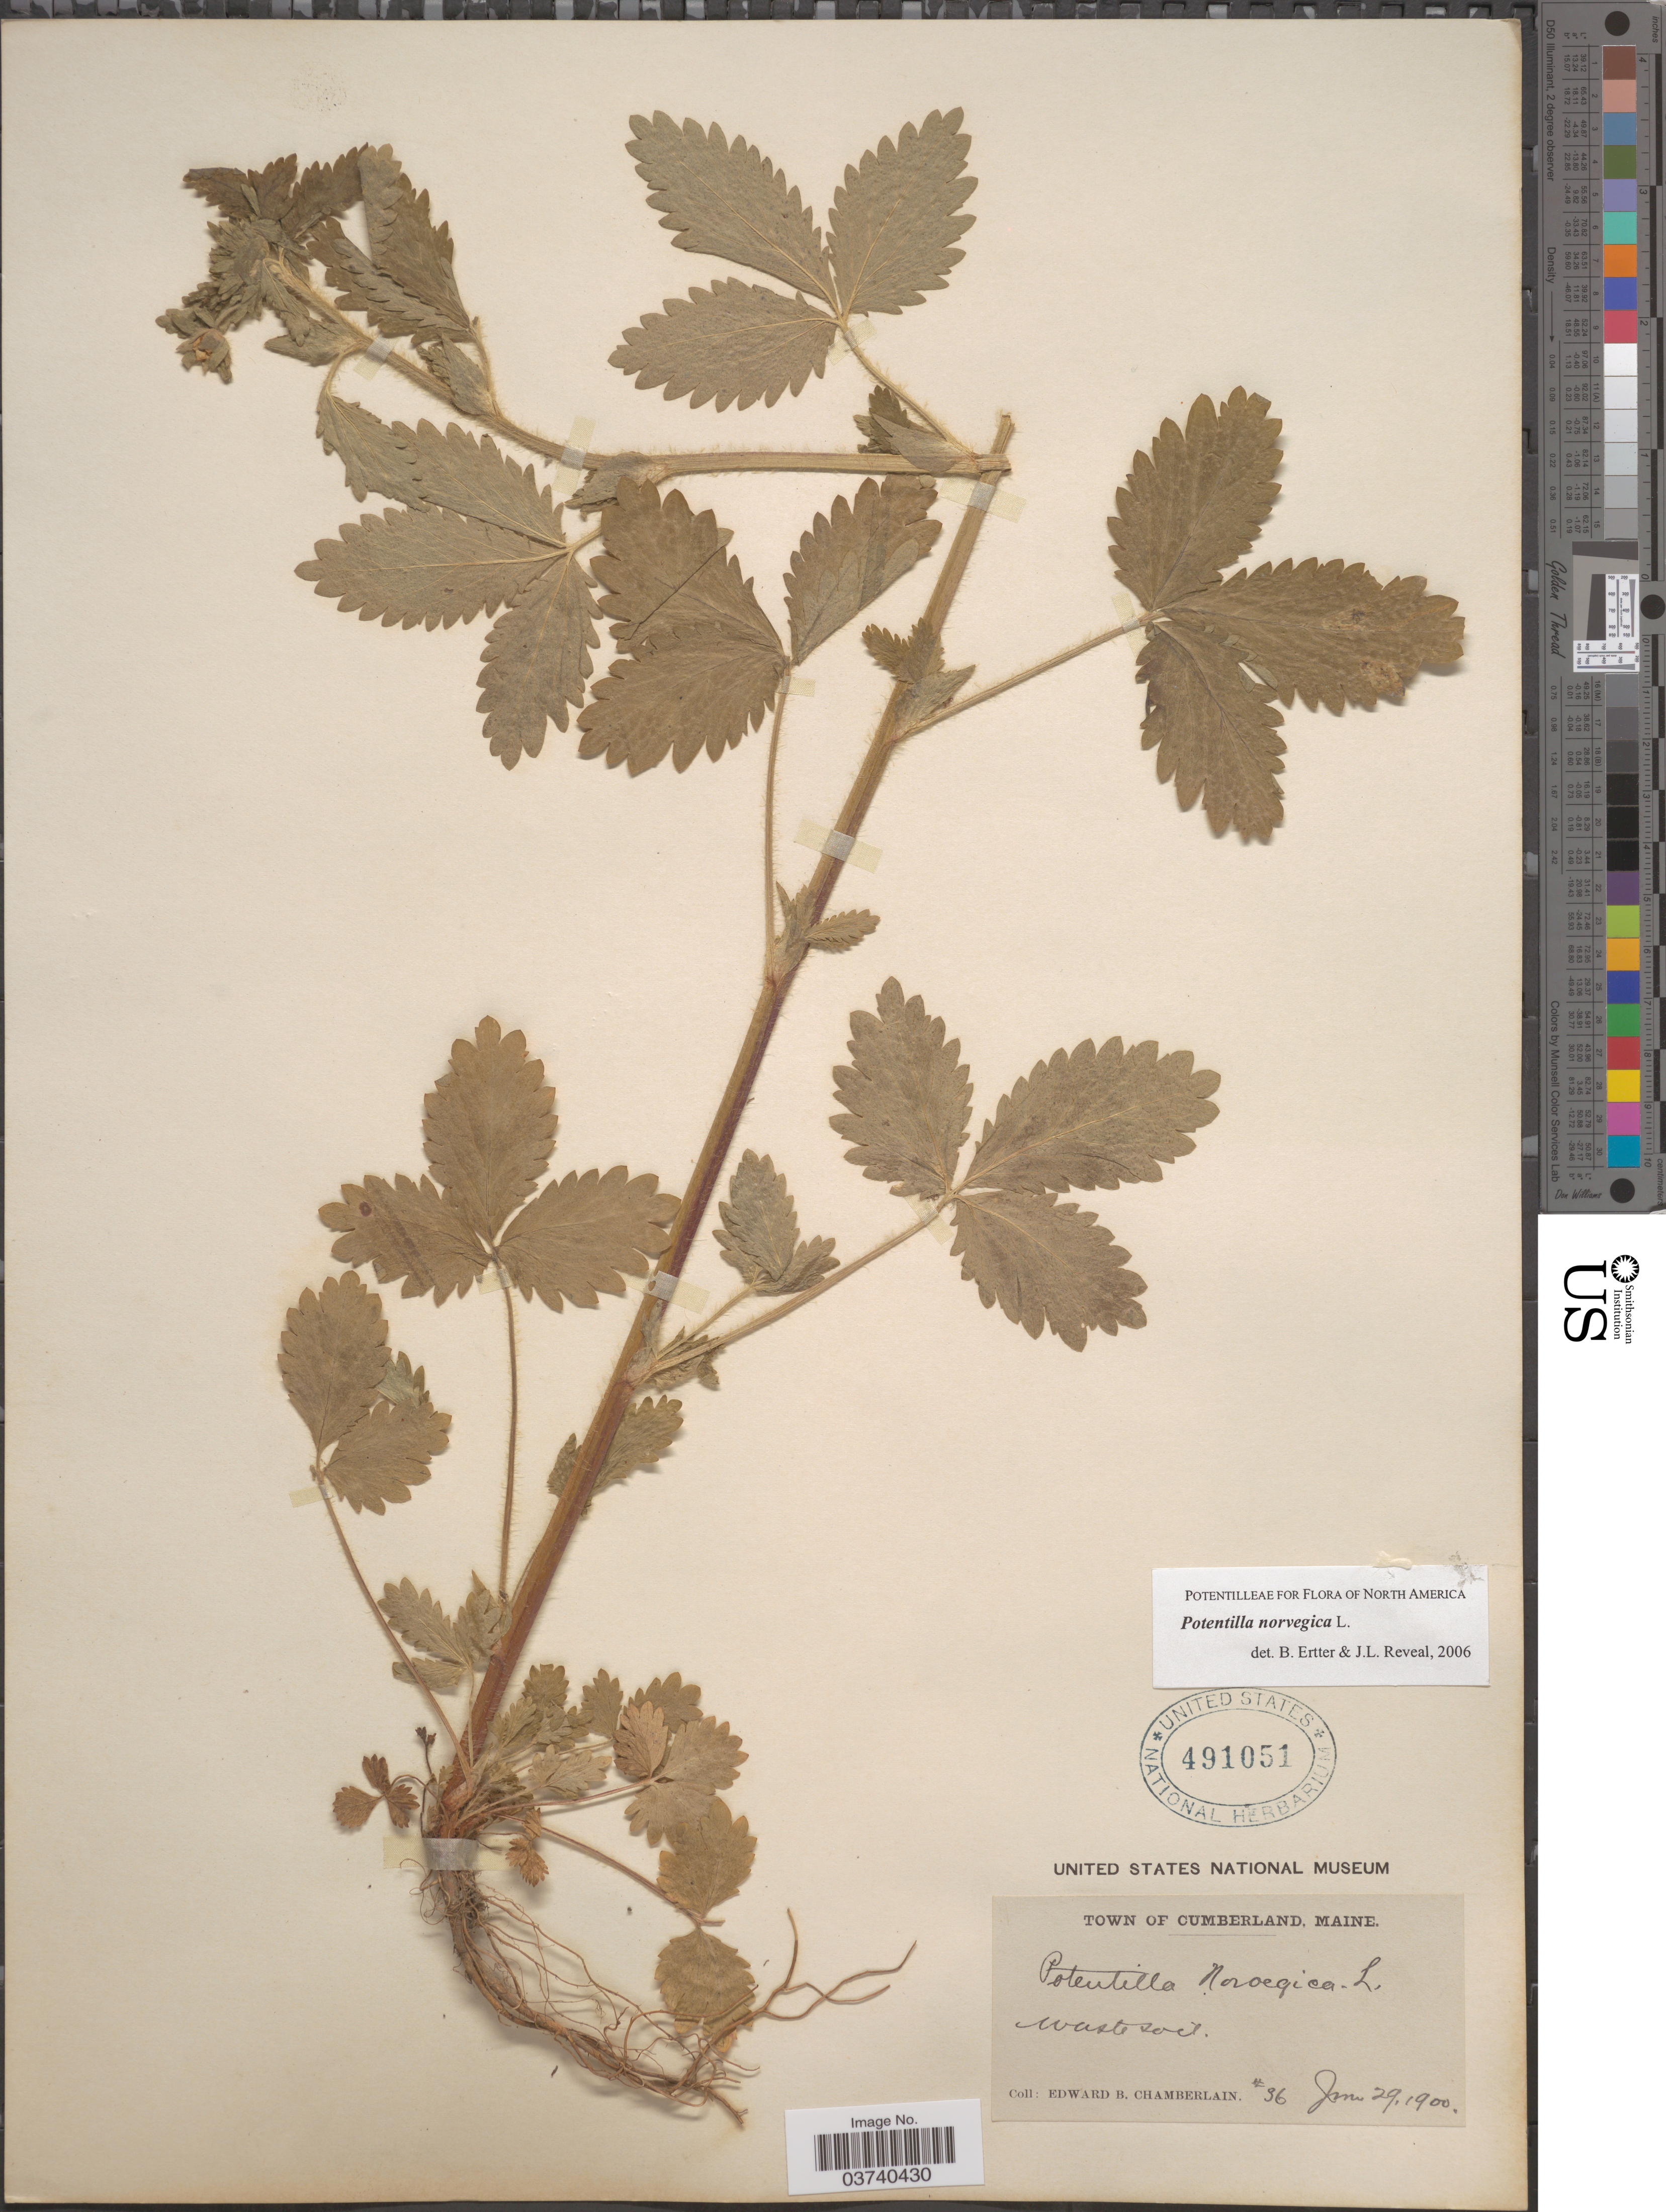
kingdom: Plantae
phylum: Tracheophyta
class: Magnoliopsida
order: Rosales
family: Rosaceae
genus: Potentilla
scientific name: Potentilla norvegica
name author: L.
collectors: E. Chamberlain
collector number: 36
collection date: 1900-06-29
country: United States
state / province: Maine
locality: Town of Cumberland.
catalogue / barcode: US 491051